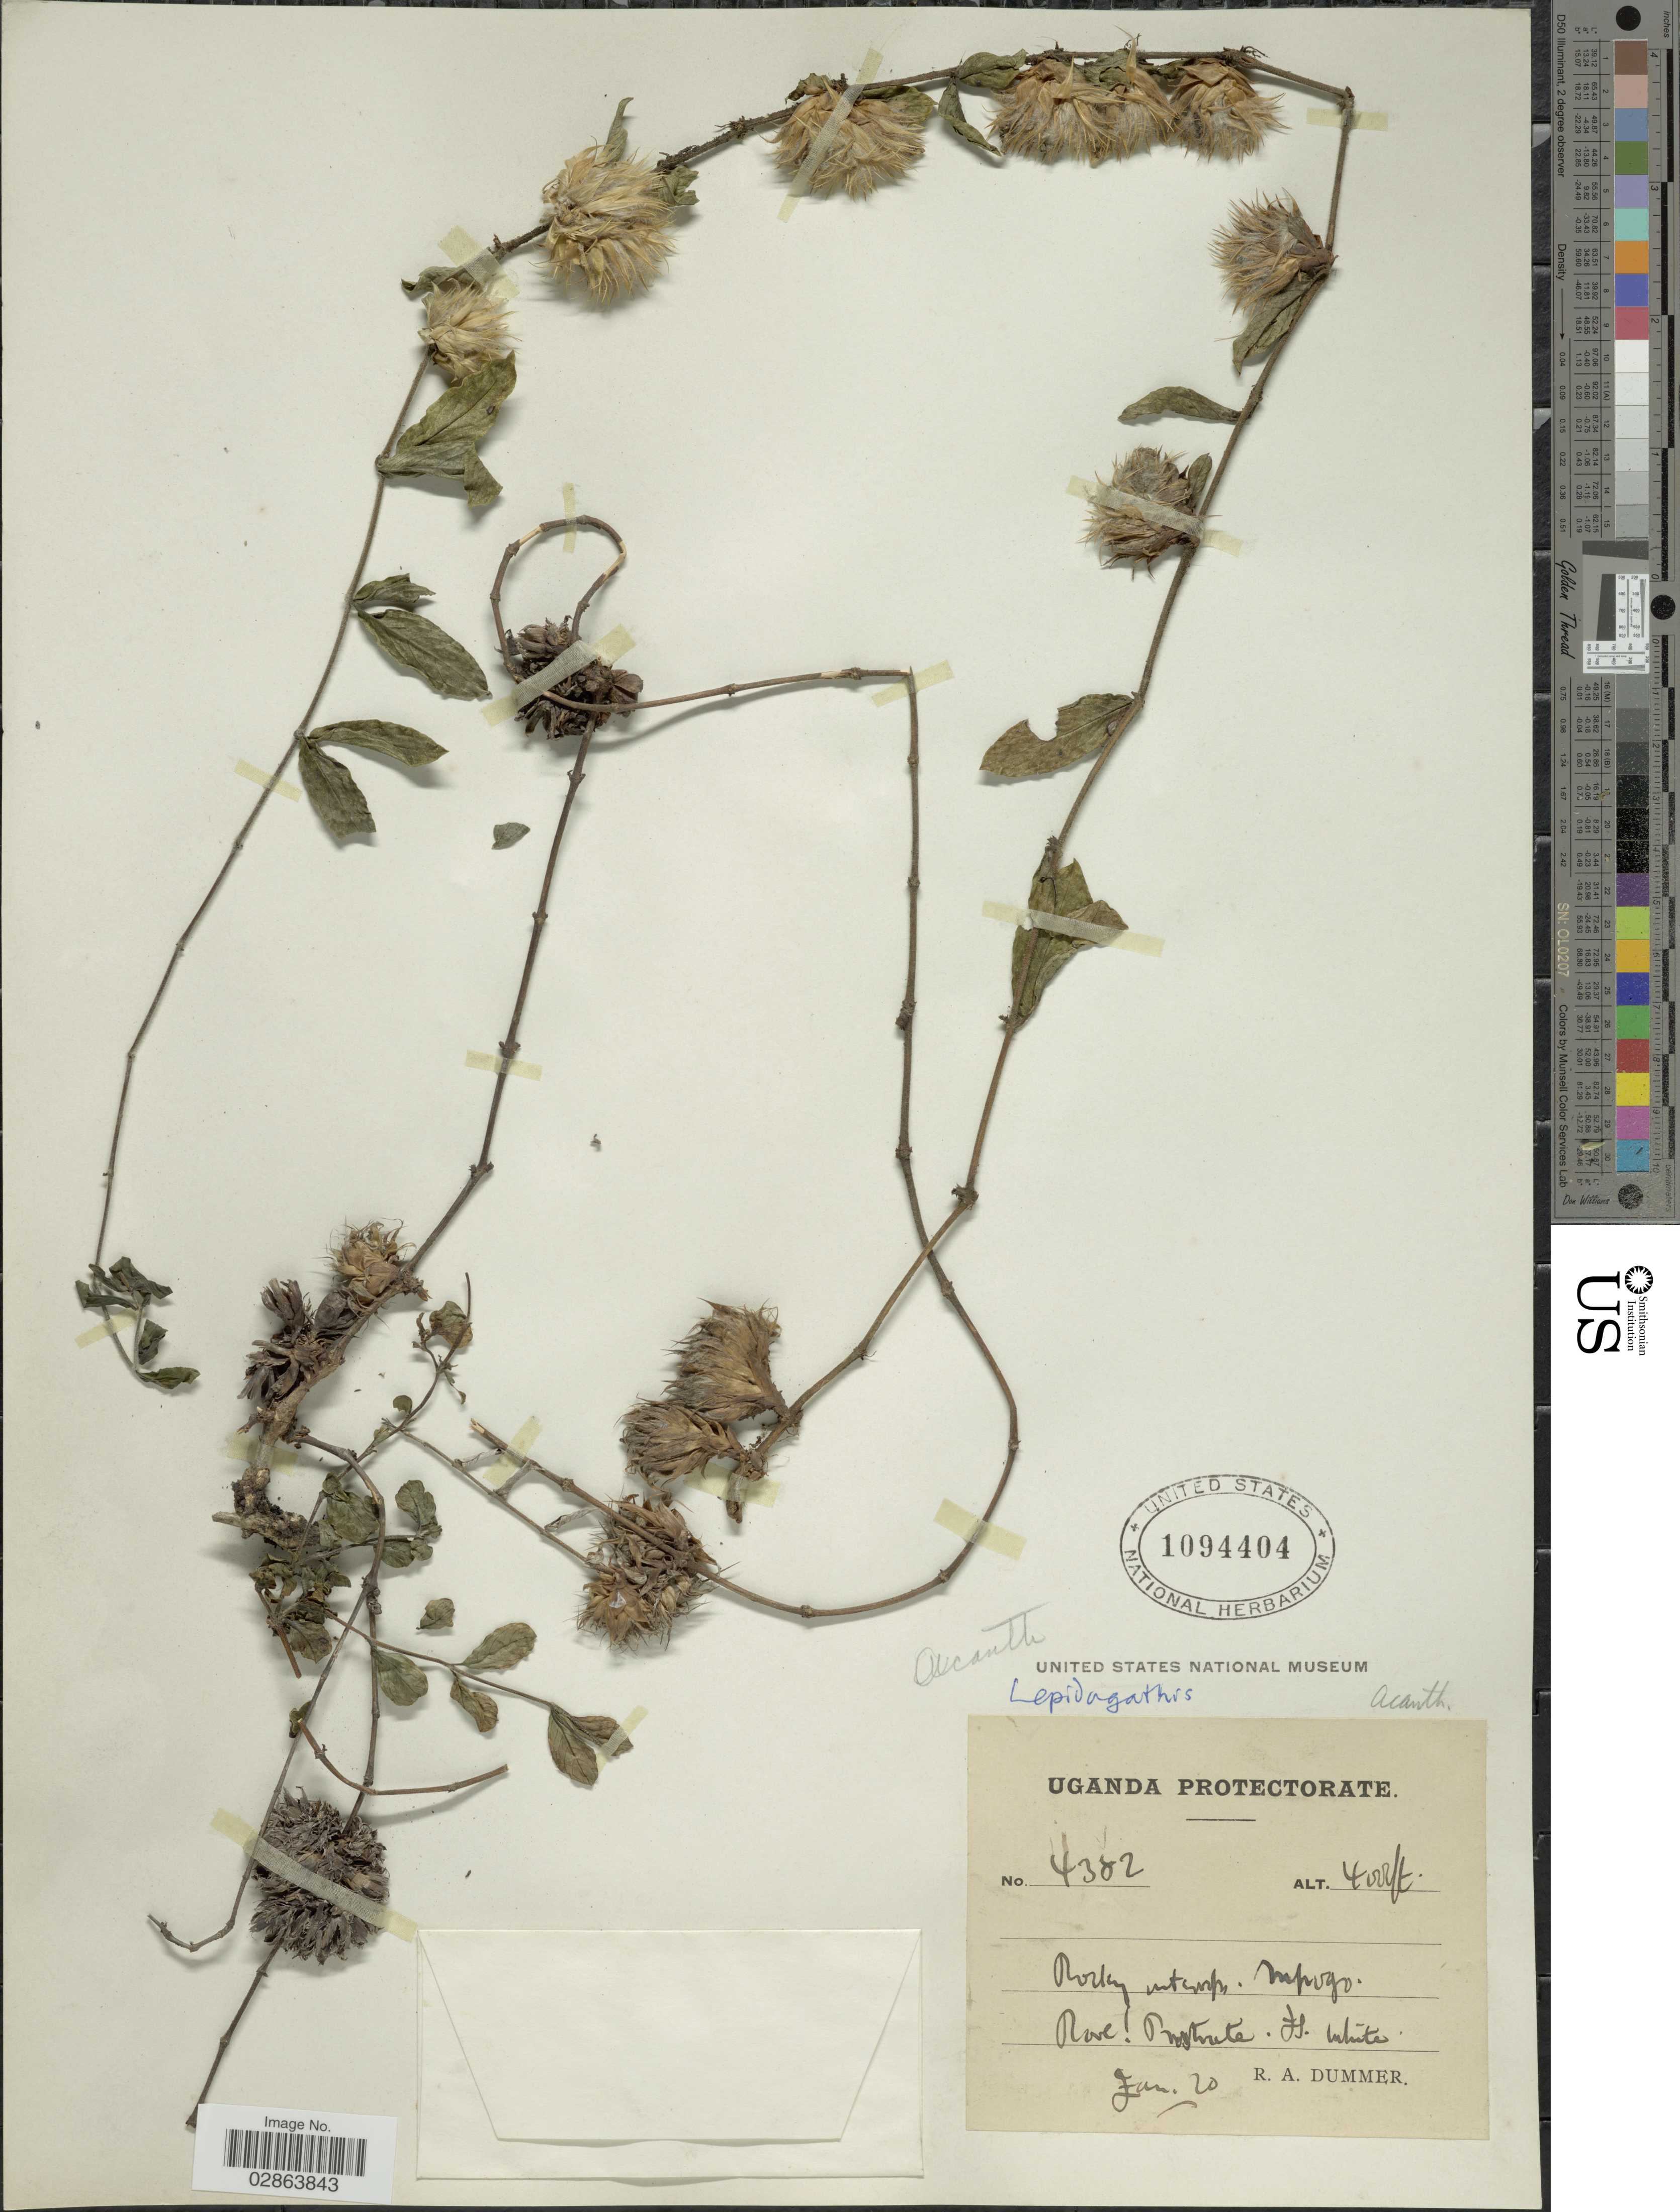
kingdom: Plantae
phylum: Tracheophyta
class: Magnoliopsida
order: Lamiales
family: Acanthaceae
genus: Lepidagathis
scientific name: Lepidagathis sp.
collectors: R. A. Dümmer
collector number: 4382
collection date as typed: Transcribed d/m/y: /1/20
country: Uganda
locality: Uganda Protectorate, Mpogo.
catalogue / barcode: US 1094404